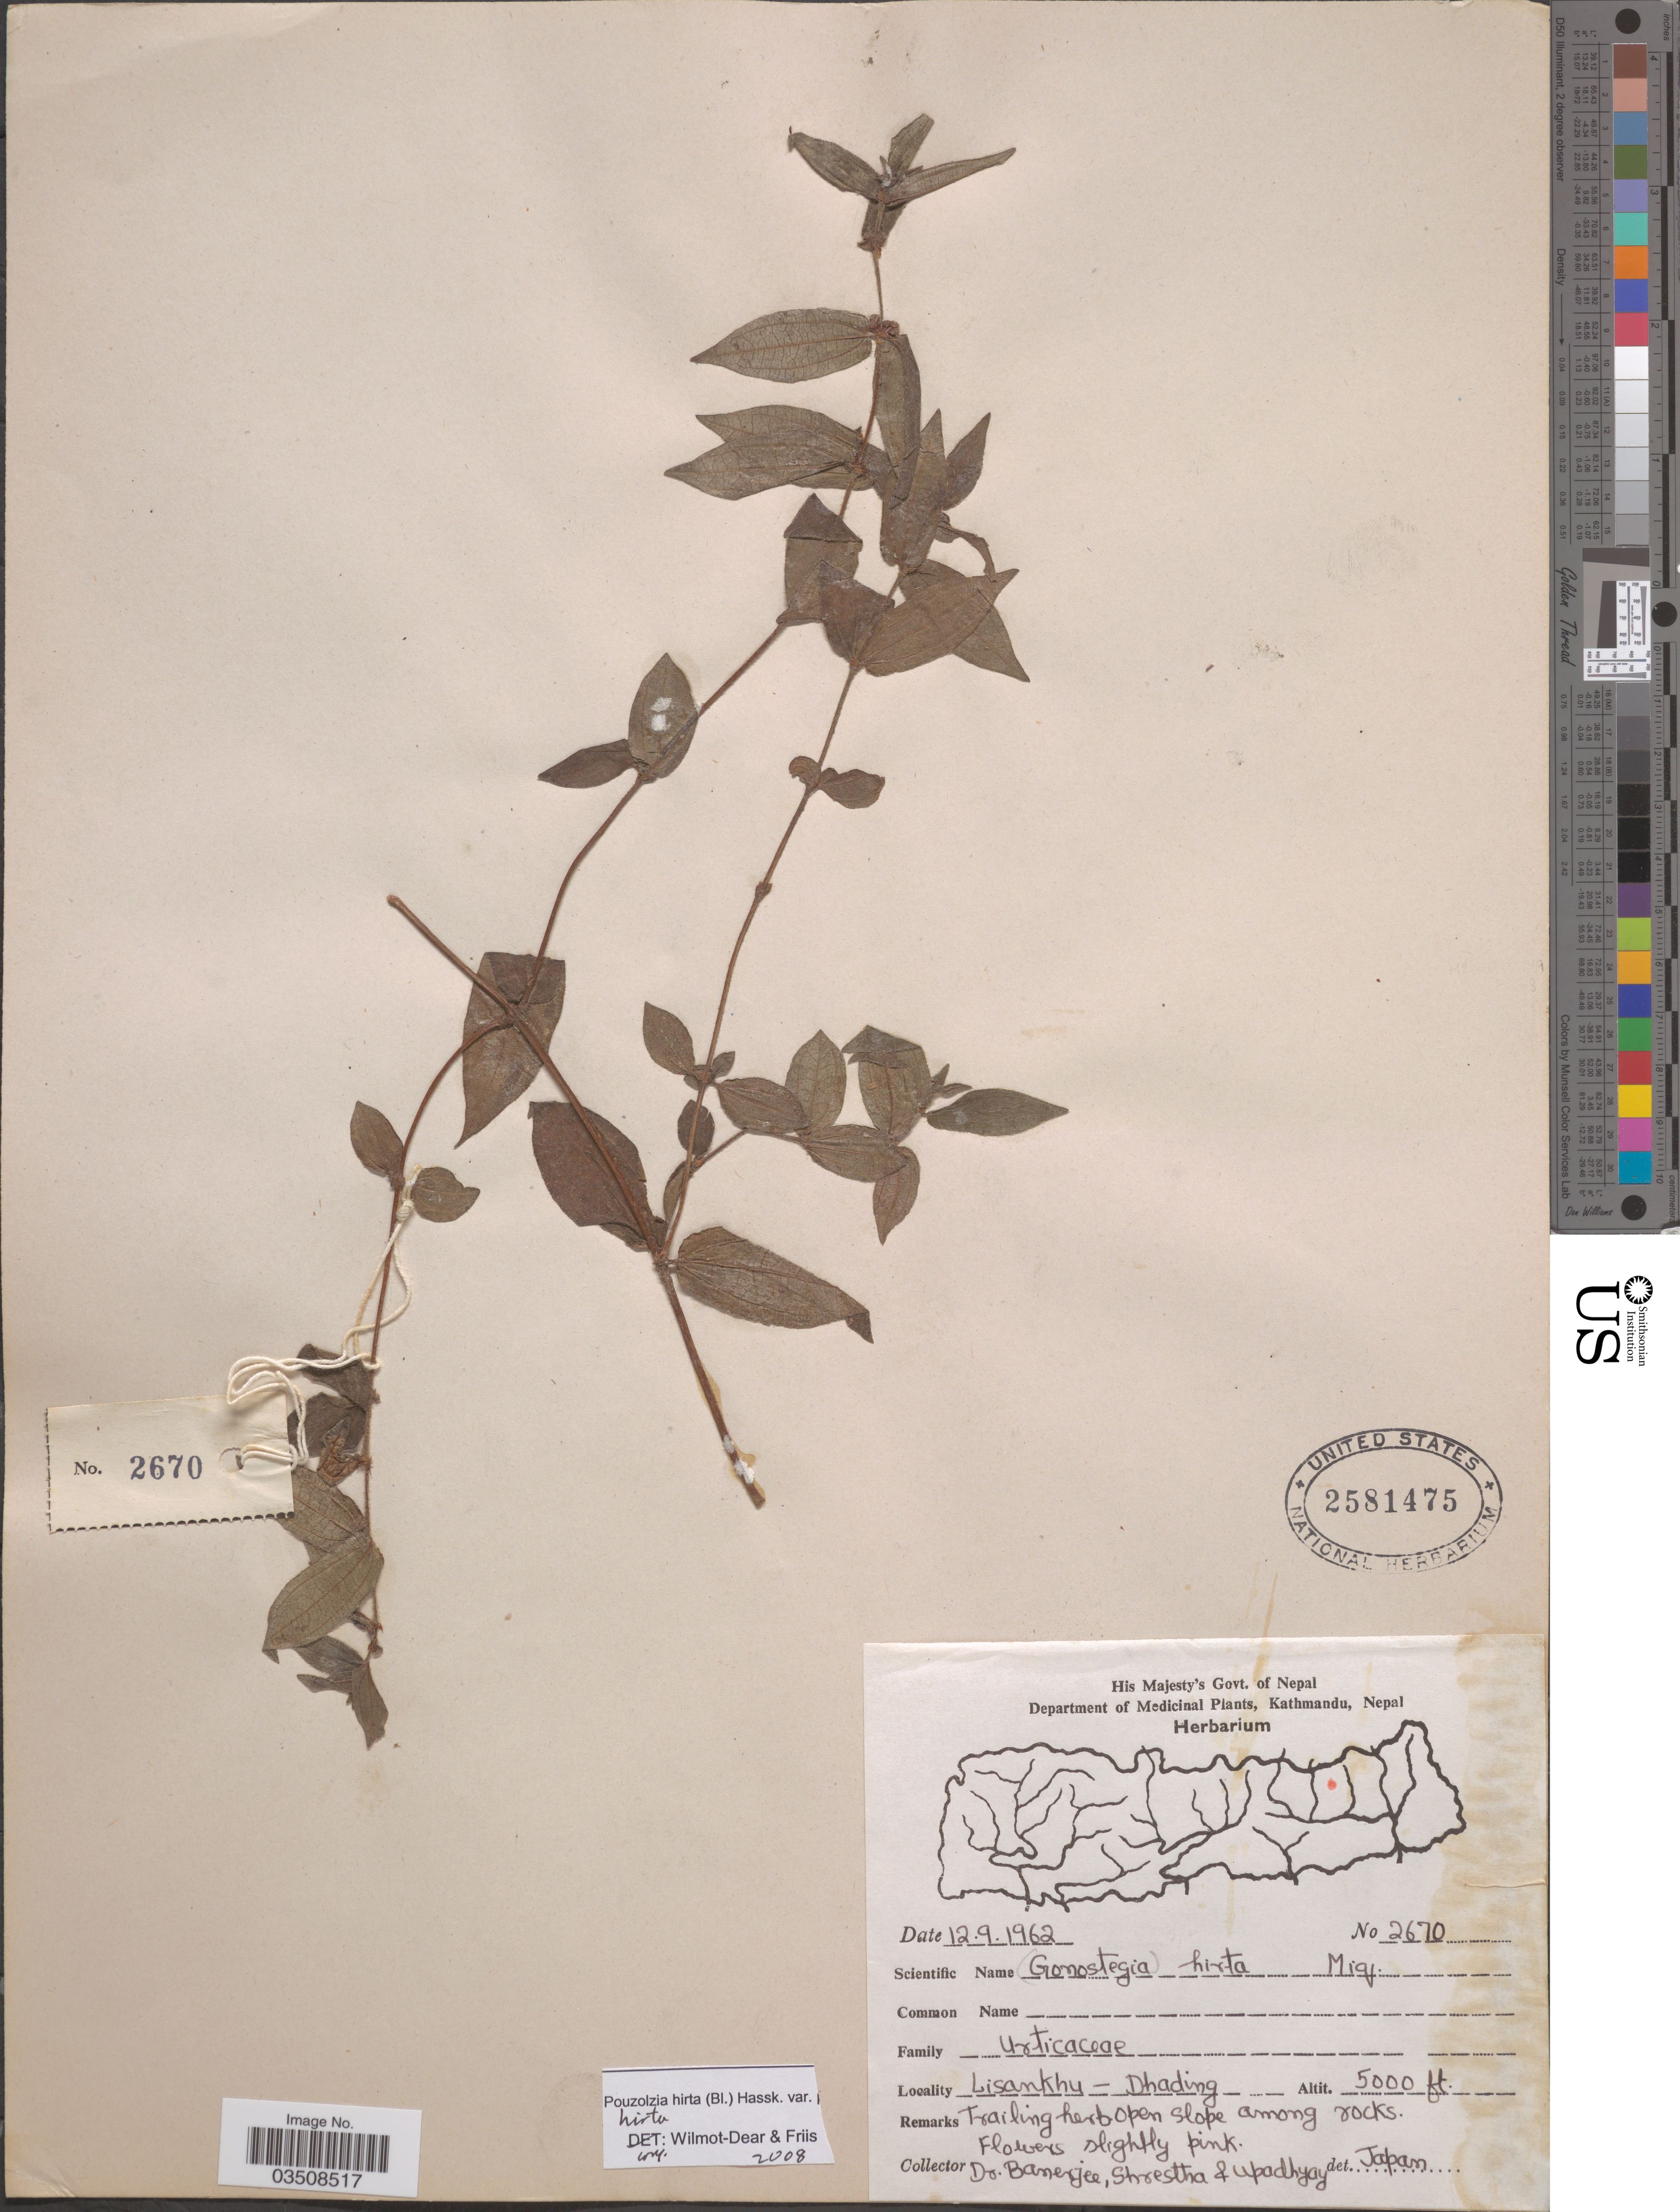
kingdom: Plantae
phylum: Tracheophyta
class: Magnoliopsida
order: Rosales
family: Urticaceae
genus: Gonostegia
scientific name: Gonostegia triandra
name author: (Blume) Miq.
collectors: -. Banerjee, -. Shrestha & Upadhyay, --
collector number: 2670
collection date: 1962-09-12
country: Nepal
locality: Lisankhu-Dhading.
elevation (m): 1524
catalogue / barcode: US 2581475